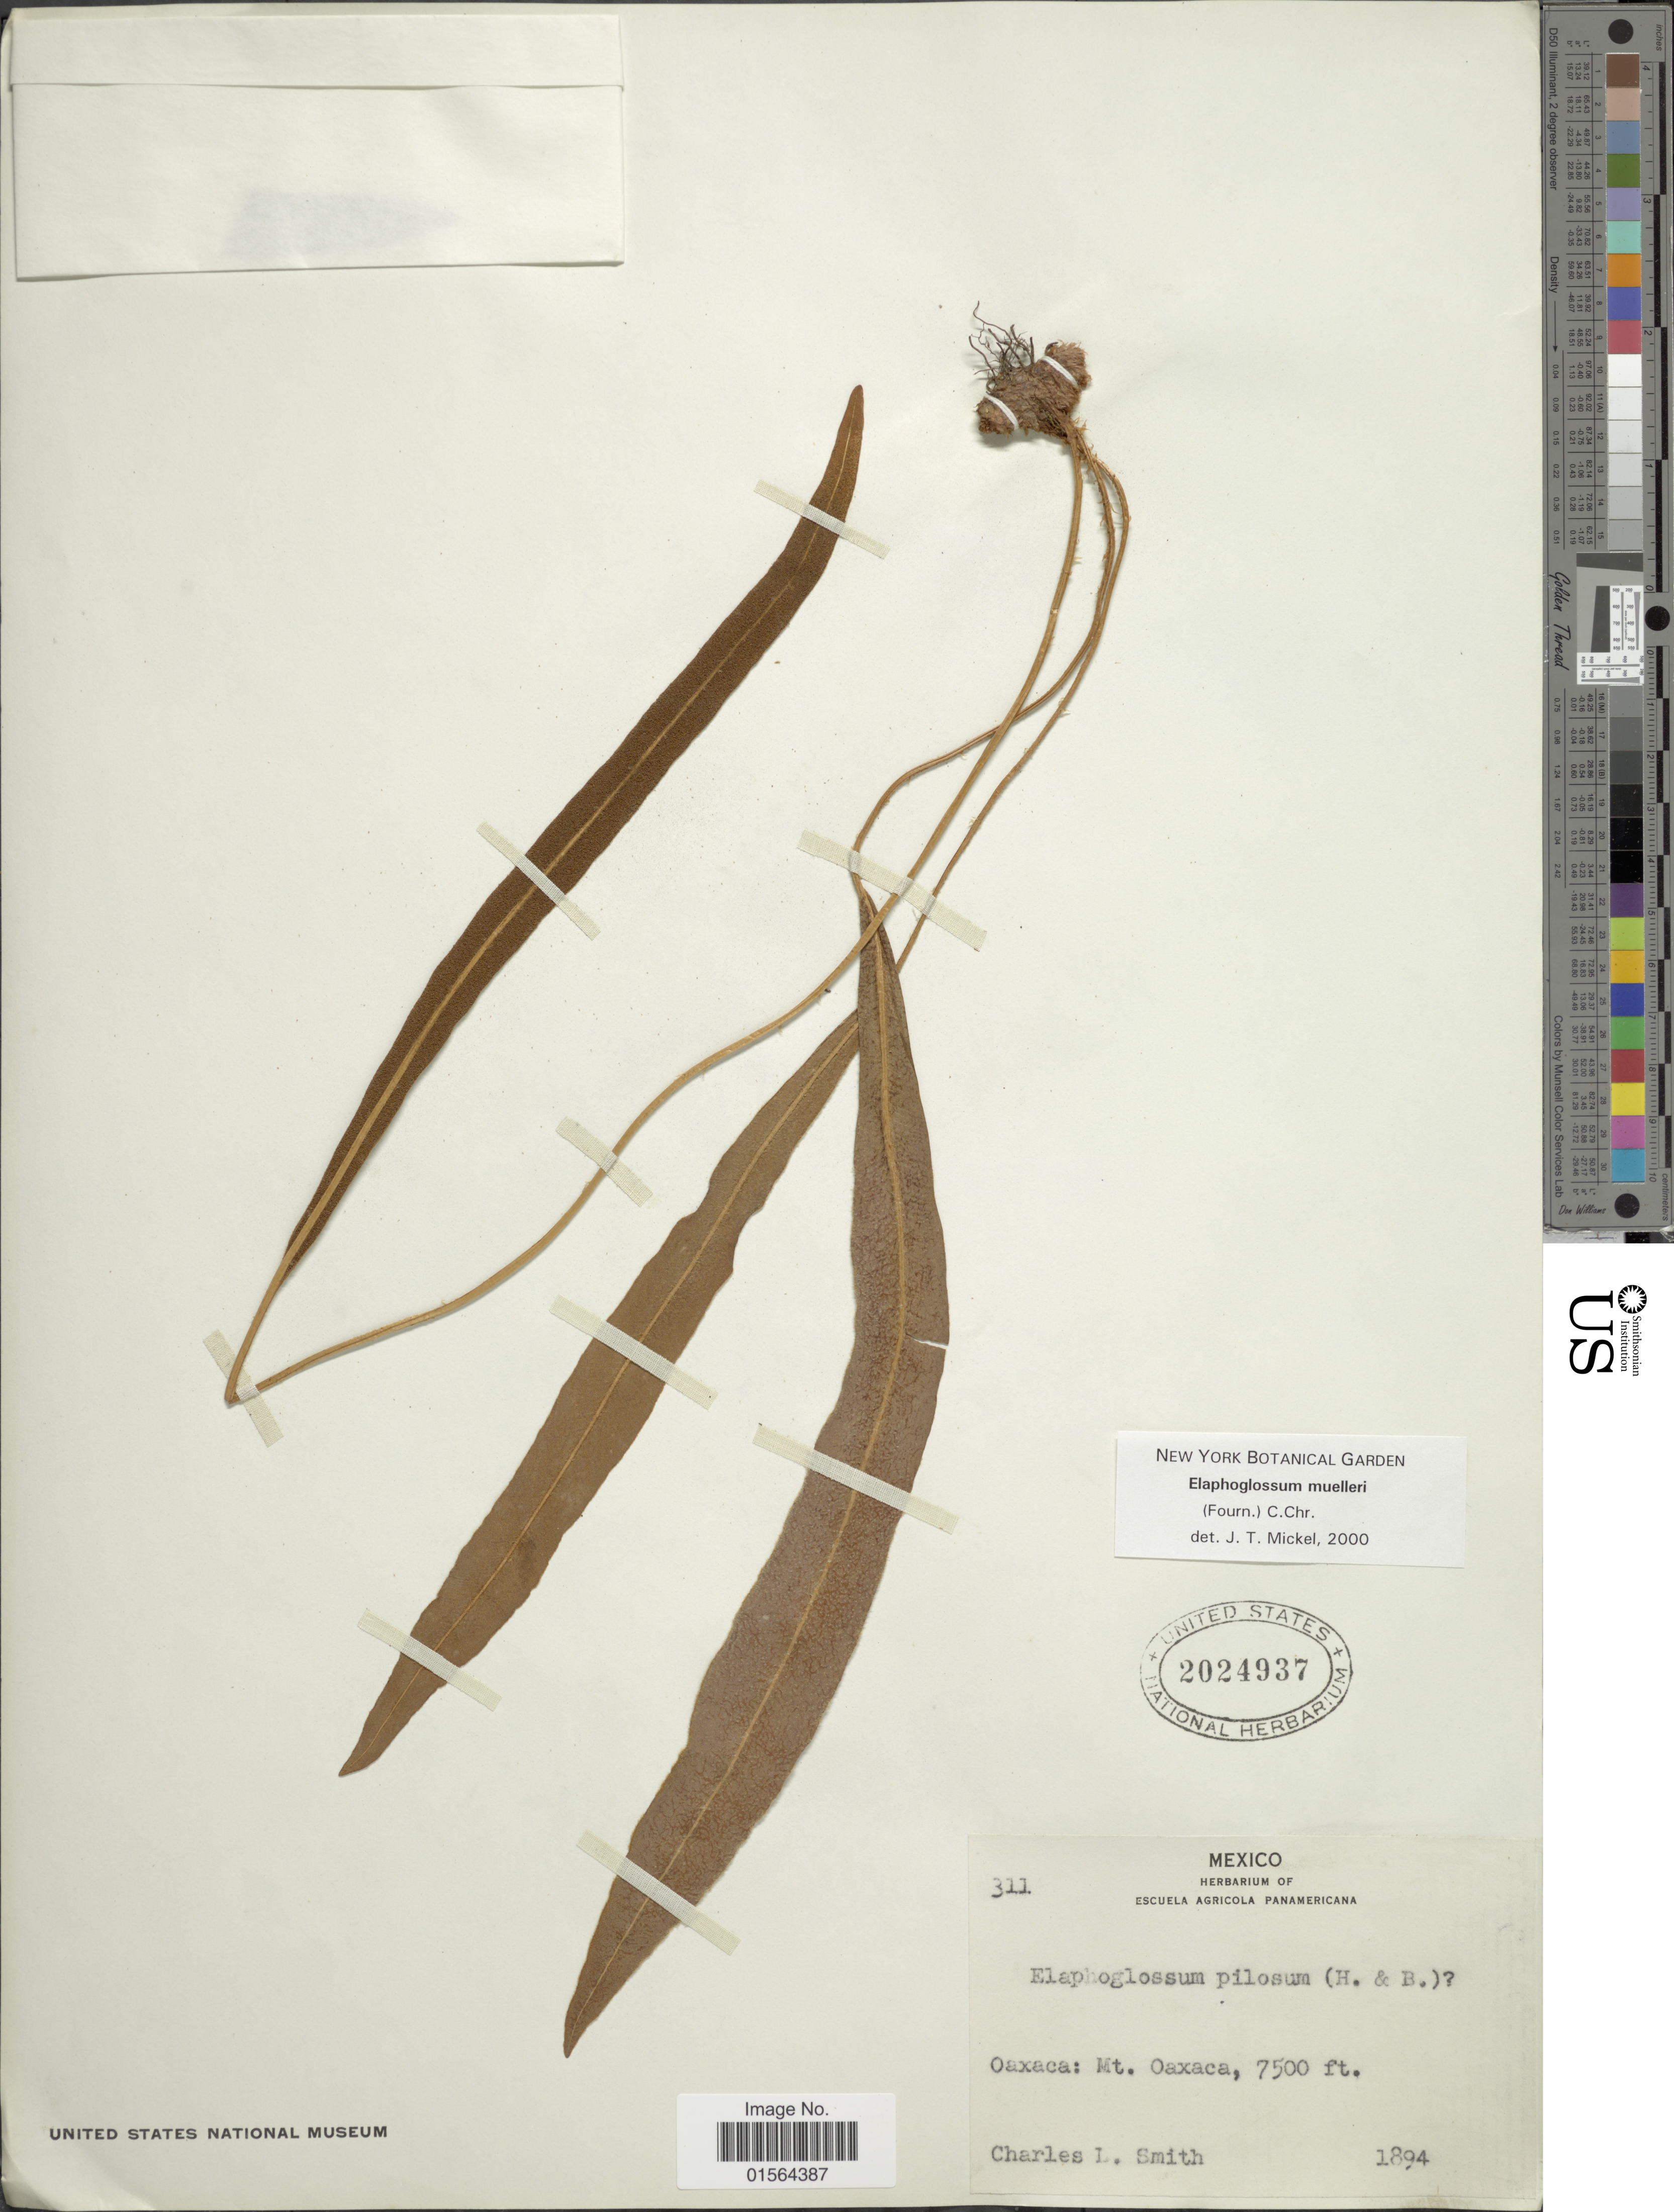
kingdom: Plantae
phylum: Tracheophyta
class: Polypodiopsida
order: Polypodiales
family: Dryopteridaceae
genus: Elaphoglossum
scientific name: Elaphoglossum muelleri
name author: (E. Fourn.) C. Chr.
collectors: C. L. Smith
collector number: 311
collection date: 1894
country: Mexico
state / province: Oaxaca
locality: Oaxaca: Mt. Oaxaca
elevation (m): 2286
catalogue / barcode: US 2024937